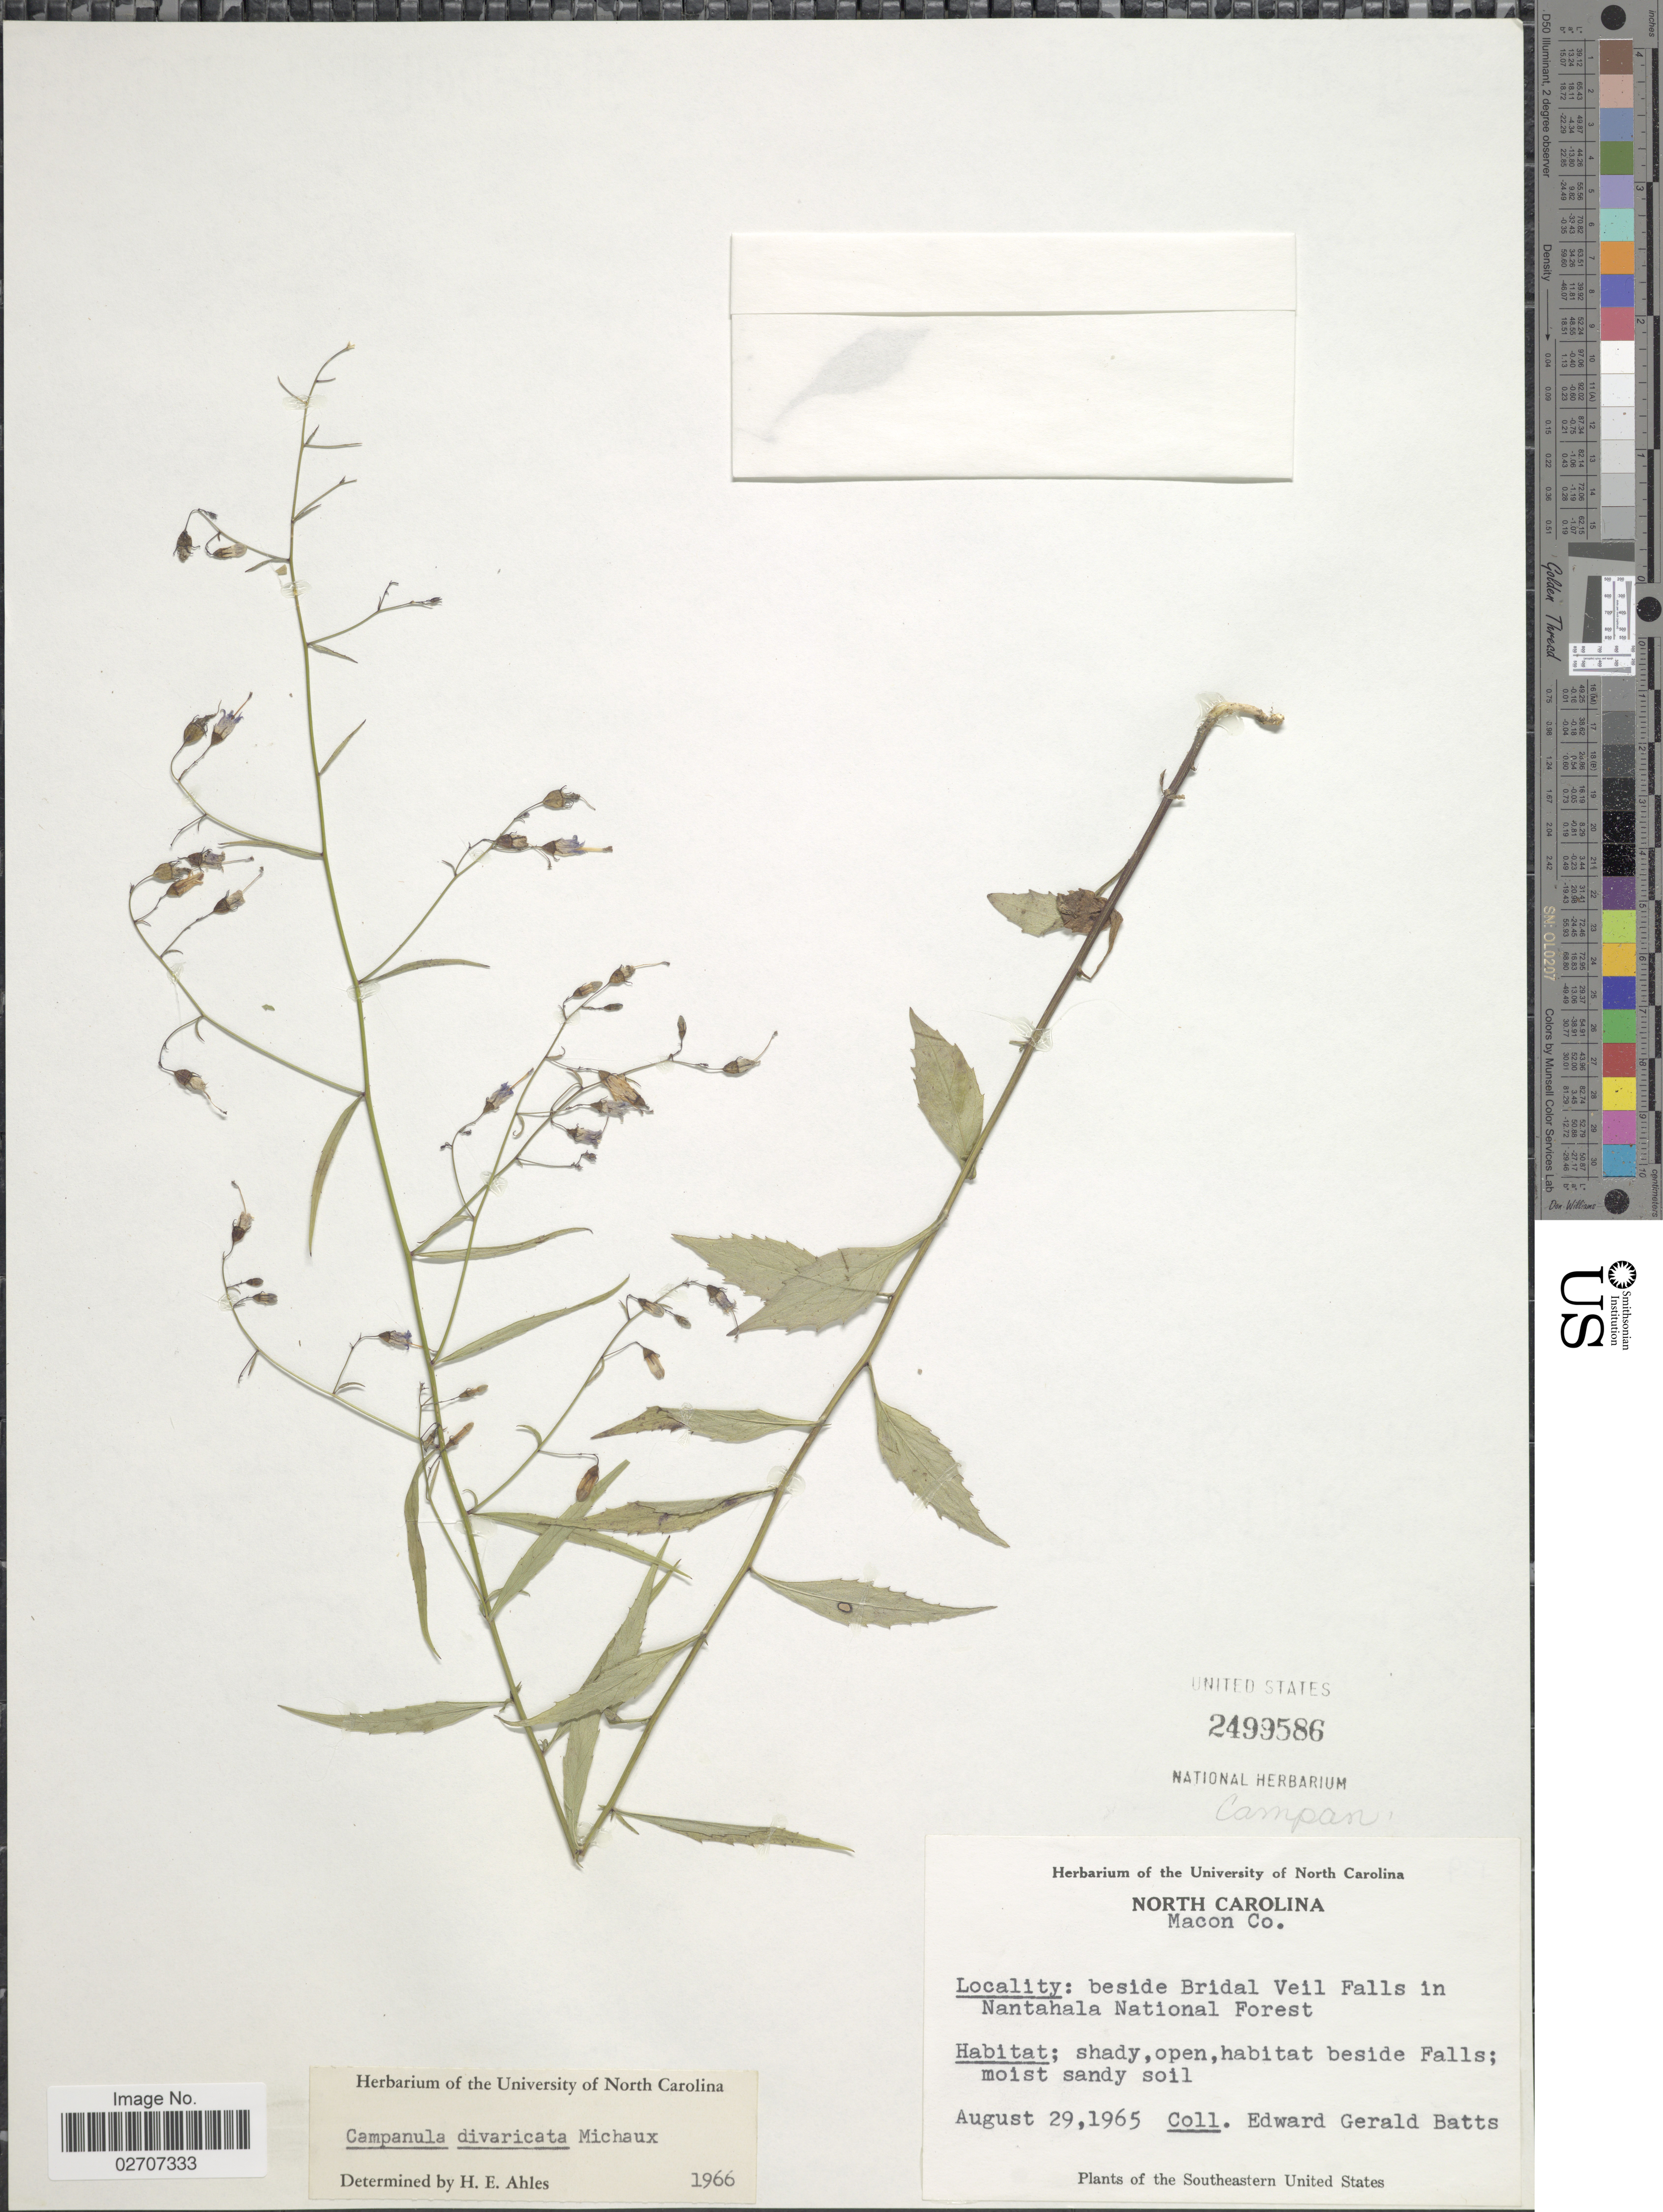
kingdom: Plantae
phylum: Tracheophyta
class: Magnoliopsida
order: Asterales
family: Campanulaceae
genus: Campanula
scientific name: Campanula divaricata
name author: Michx.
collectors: E. Batts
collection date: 1965-08-29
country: United States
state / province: North Carolina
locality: Macon Co., beside Bridal Veil Falls in Nantahala National Forest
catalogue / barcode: US 2499586